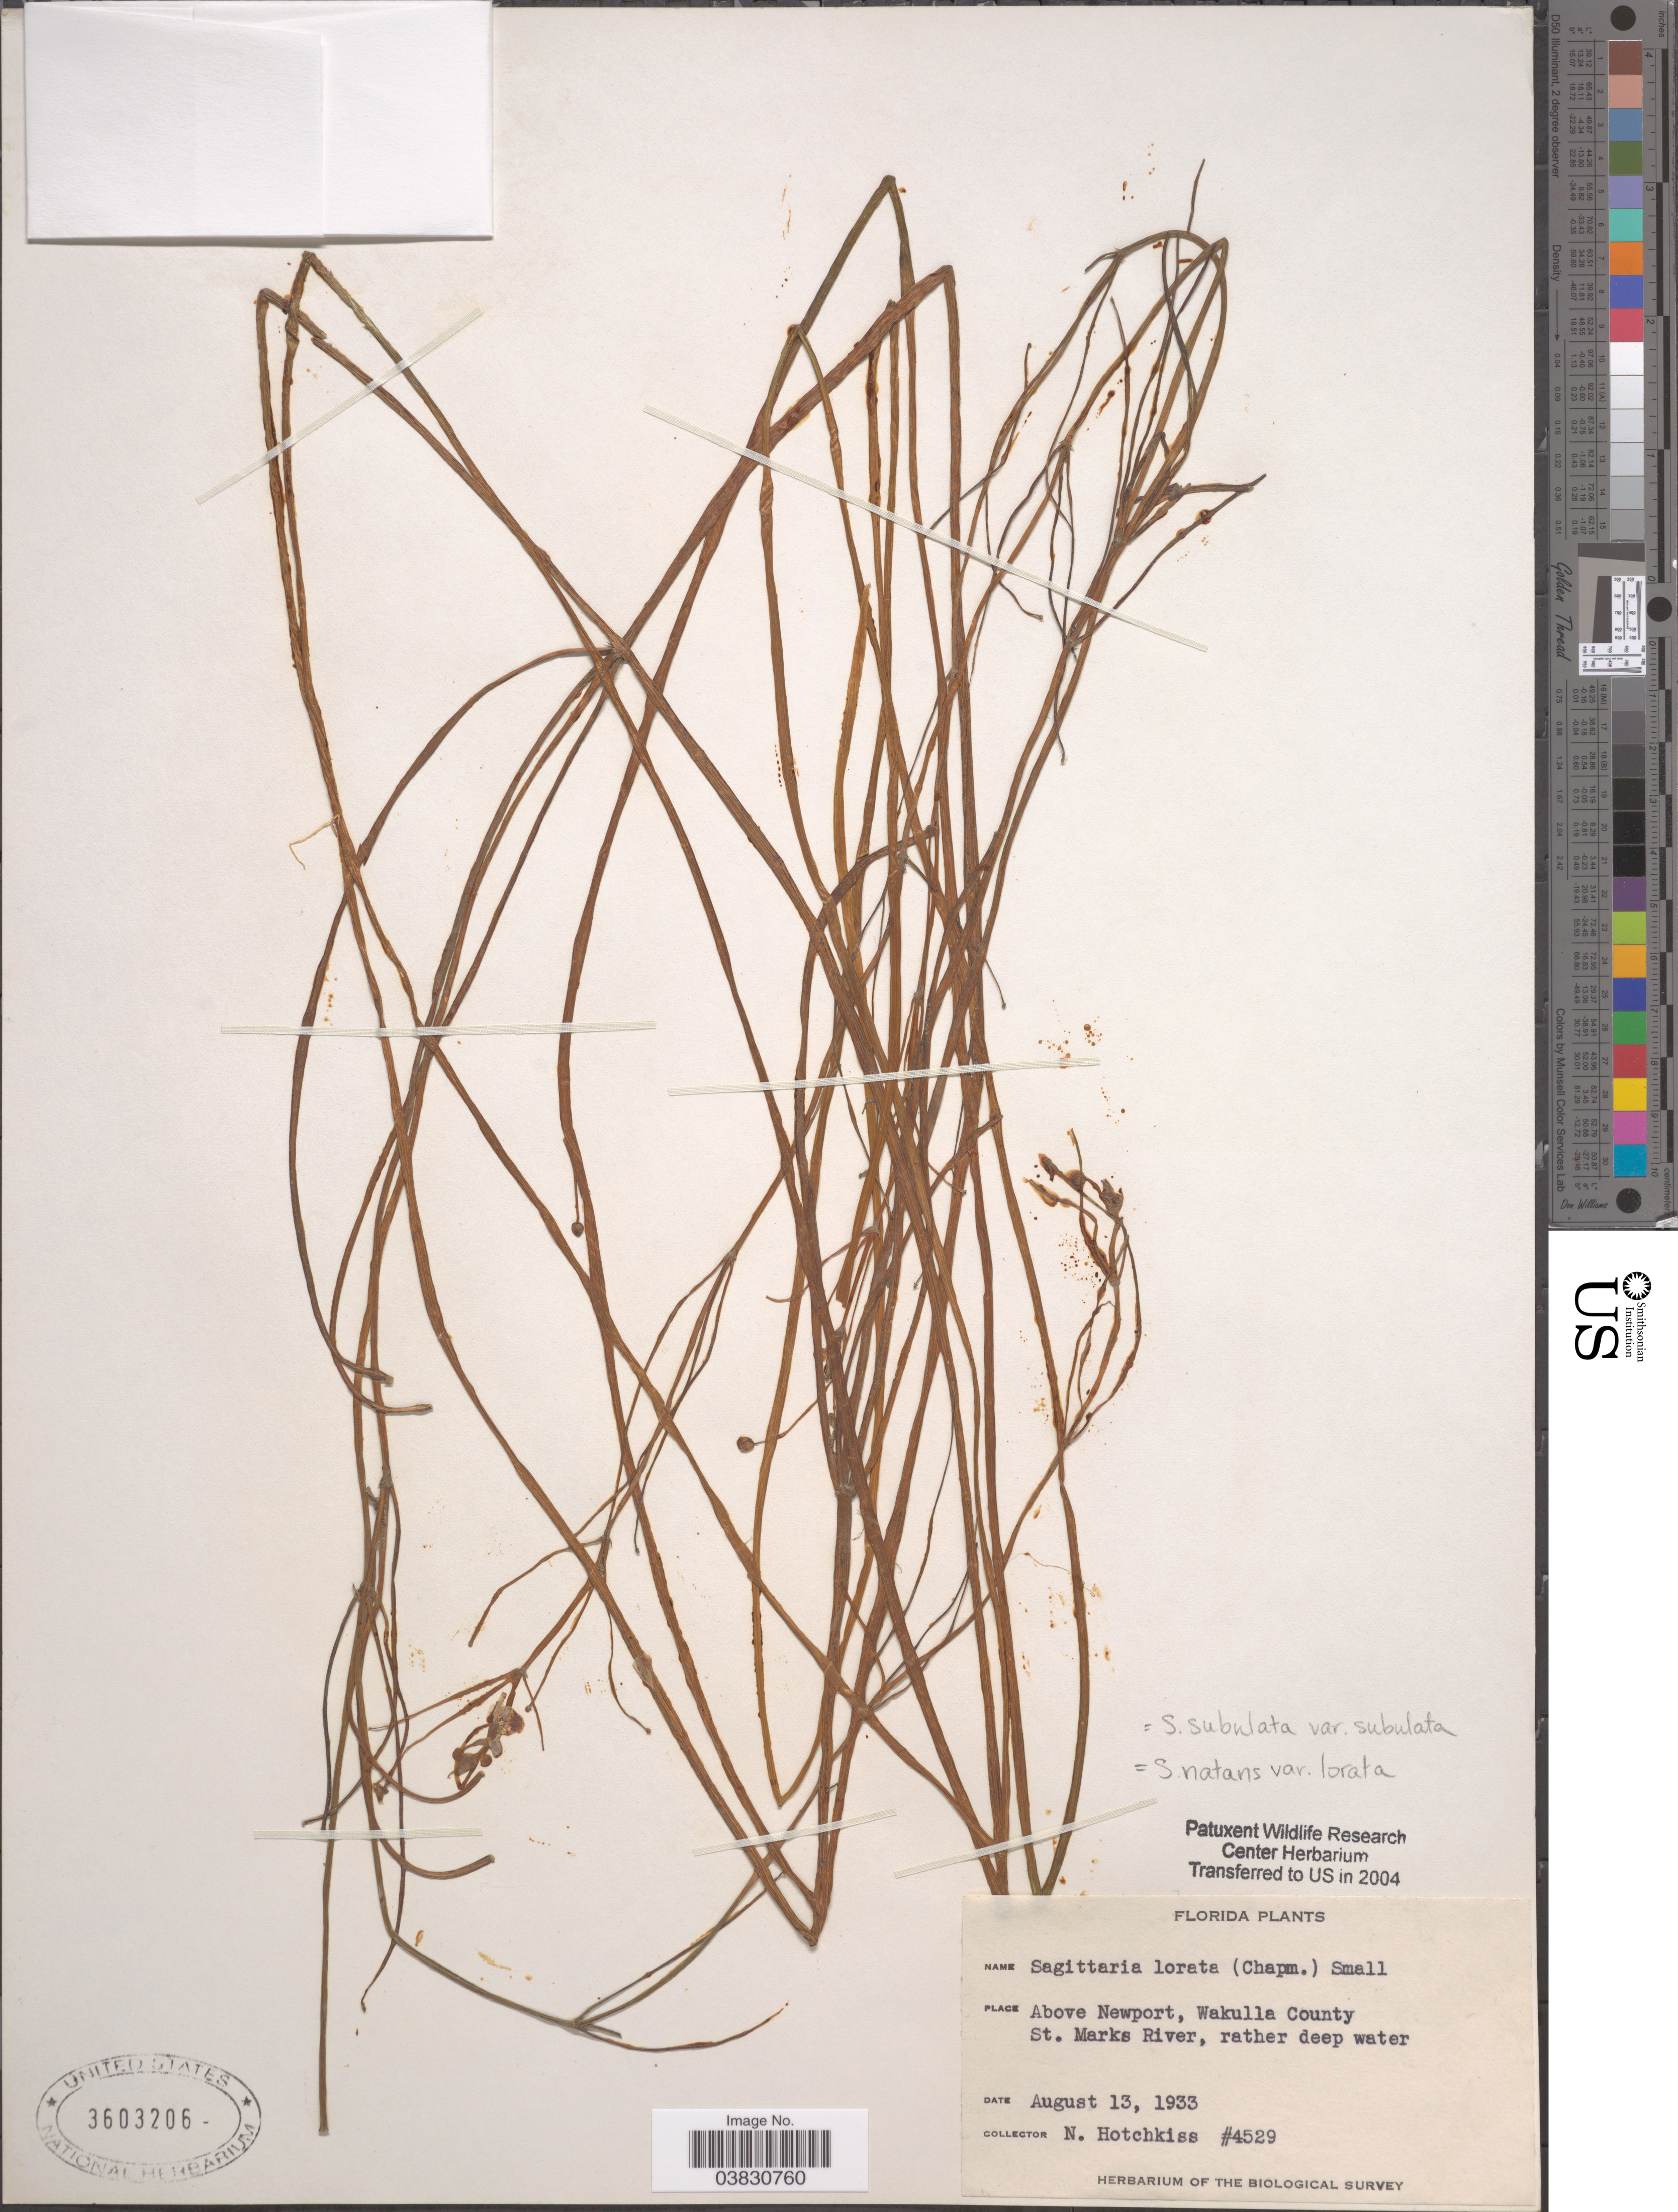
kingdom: Plantae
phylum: Tracheophyta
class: Liliopsida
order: Alismatales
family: Alismataceae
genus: Sagittaria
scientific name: Sagittaria subulata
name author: (L.) Buchenau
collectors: N. Hotchkiss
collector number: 4529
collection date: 1933-08-13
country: United States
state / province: Florida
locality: Above Newport, Wakulla County. St. Marks River.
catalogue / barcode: US 3603206